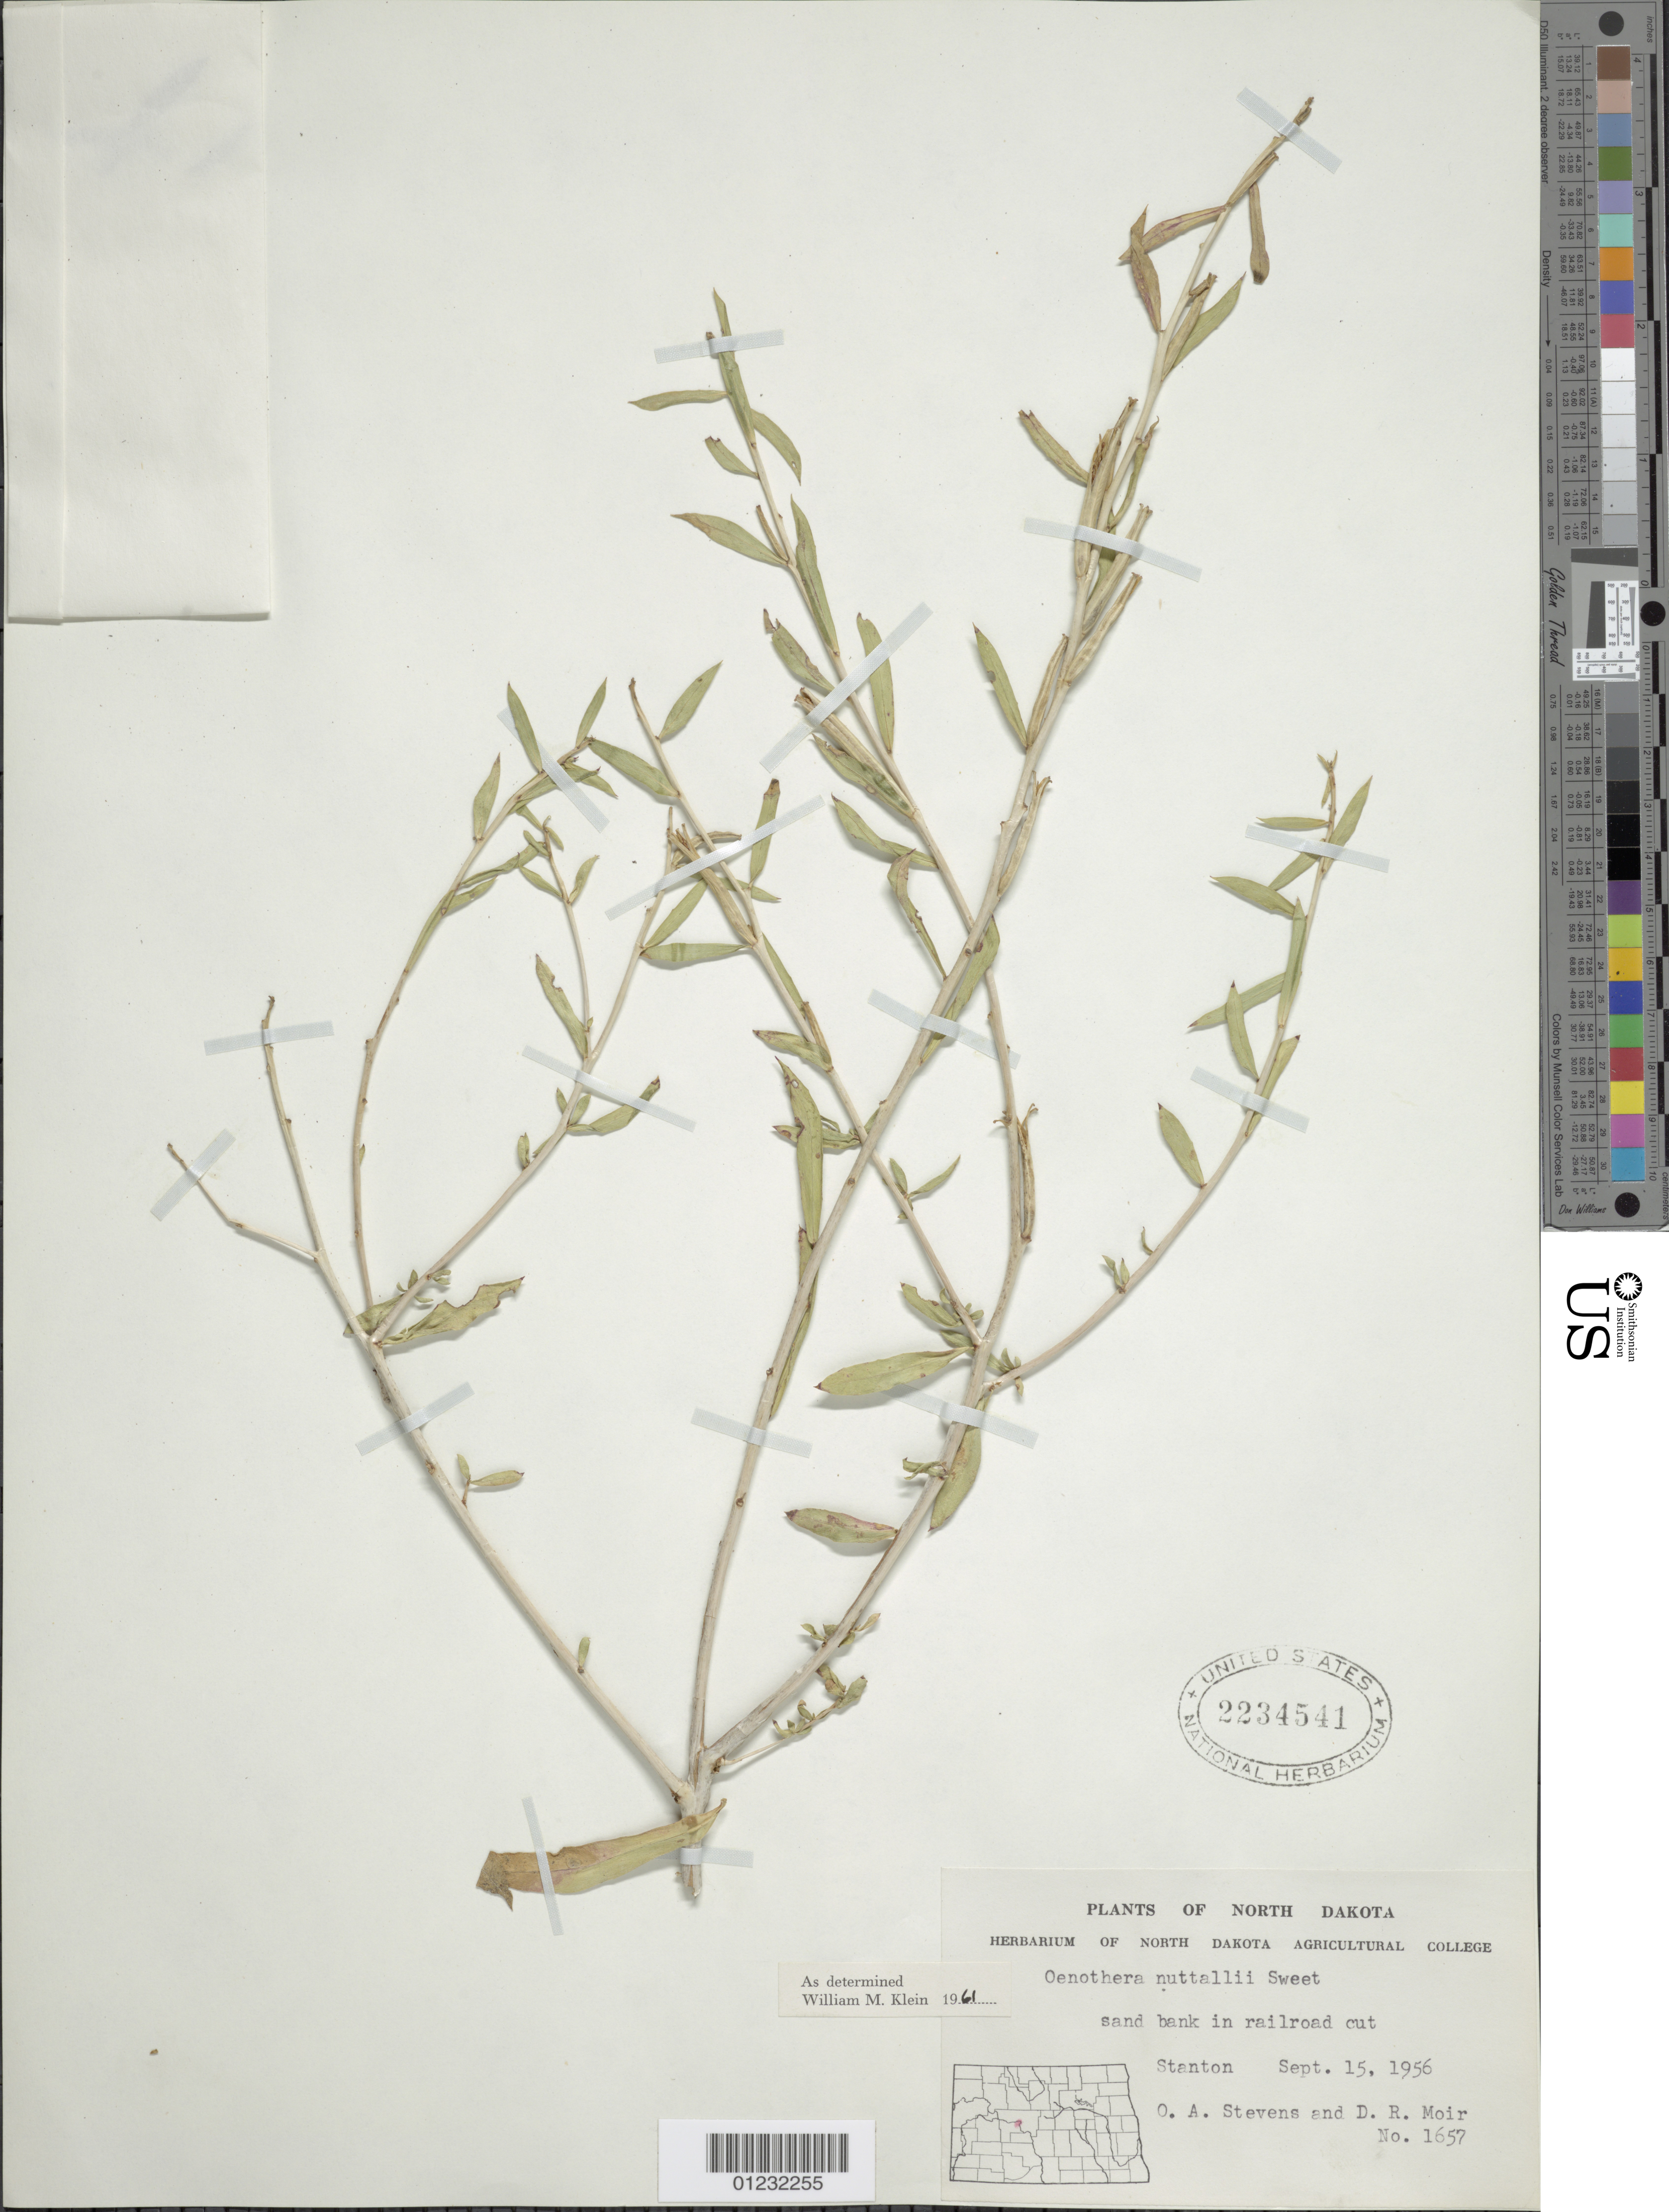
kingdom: Plantae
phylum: Tracheophyta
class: Magnoliopsida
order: Myrtales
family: Onagraceae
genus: Oenothera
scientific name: Oenothera nuttallii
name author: Sweet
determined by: Klein, W. M.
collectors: O. Stevens & D. Moir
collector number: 1657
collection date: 1956-09-15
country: United States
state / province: North Dakota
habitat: Sand bank in railroad cut.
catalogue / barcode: US 2234541